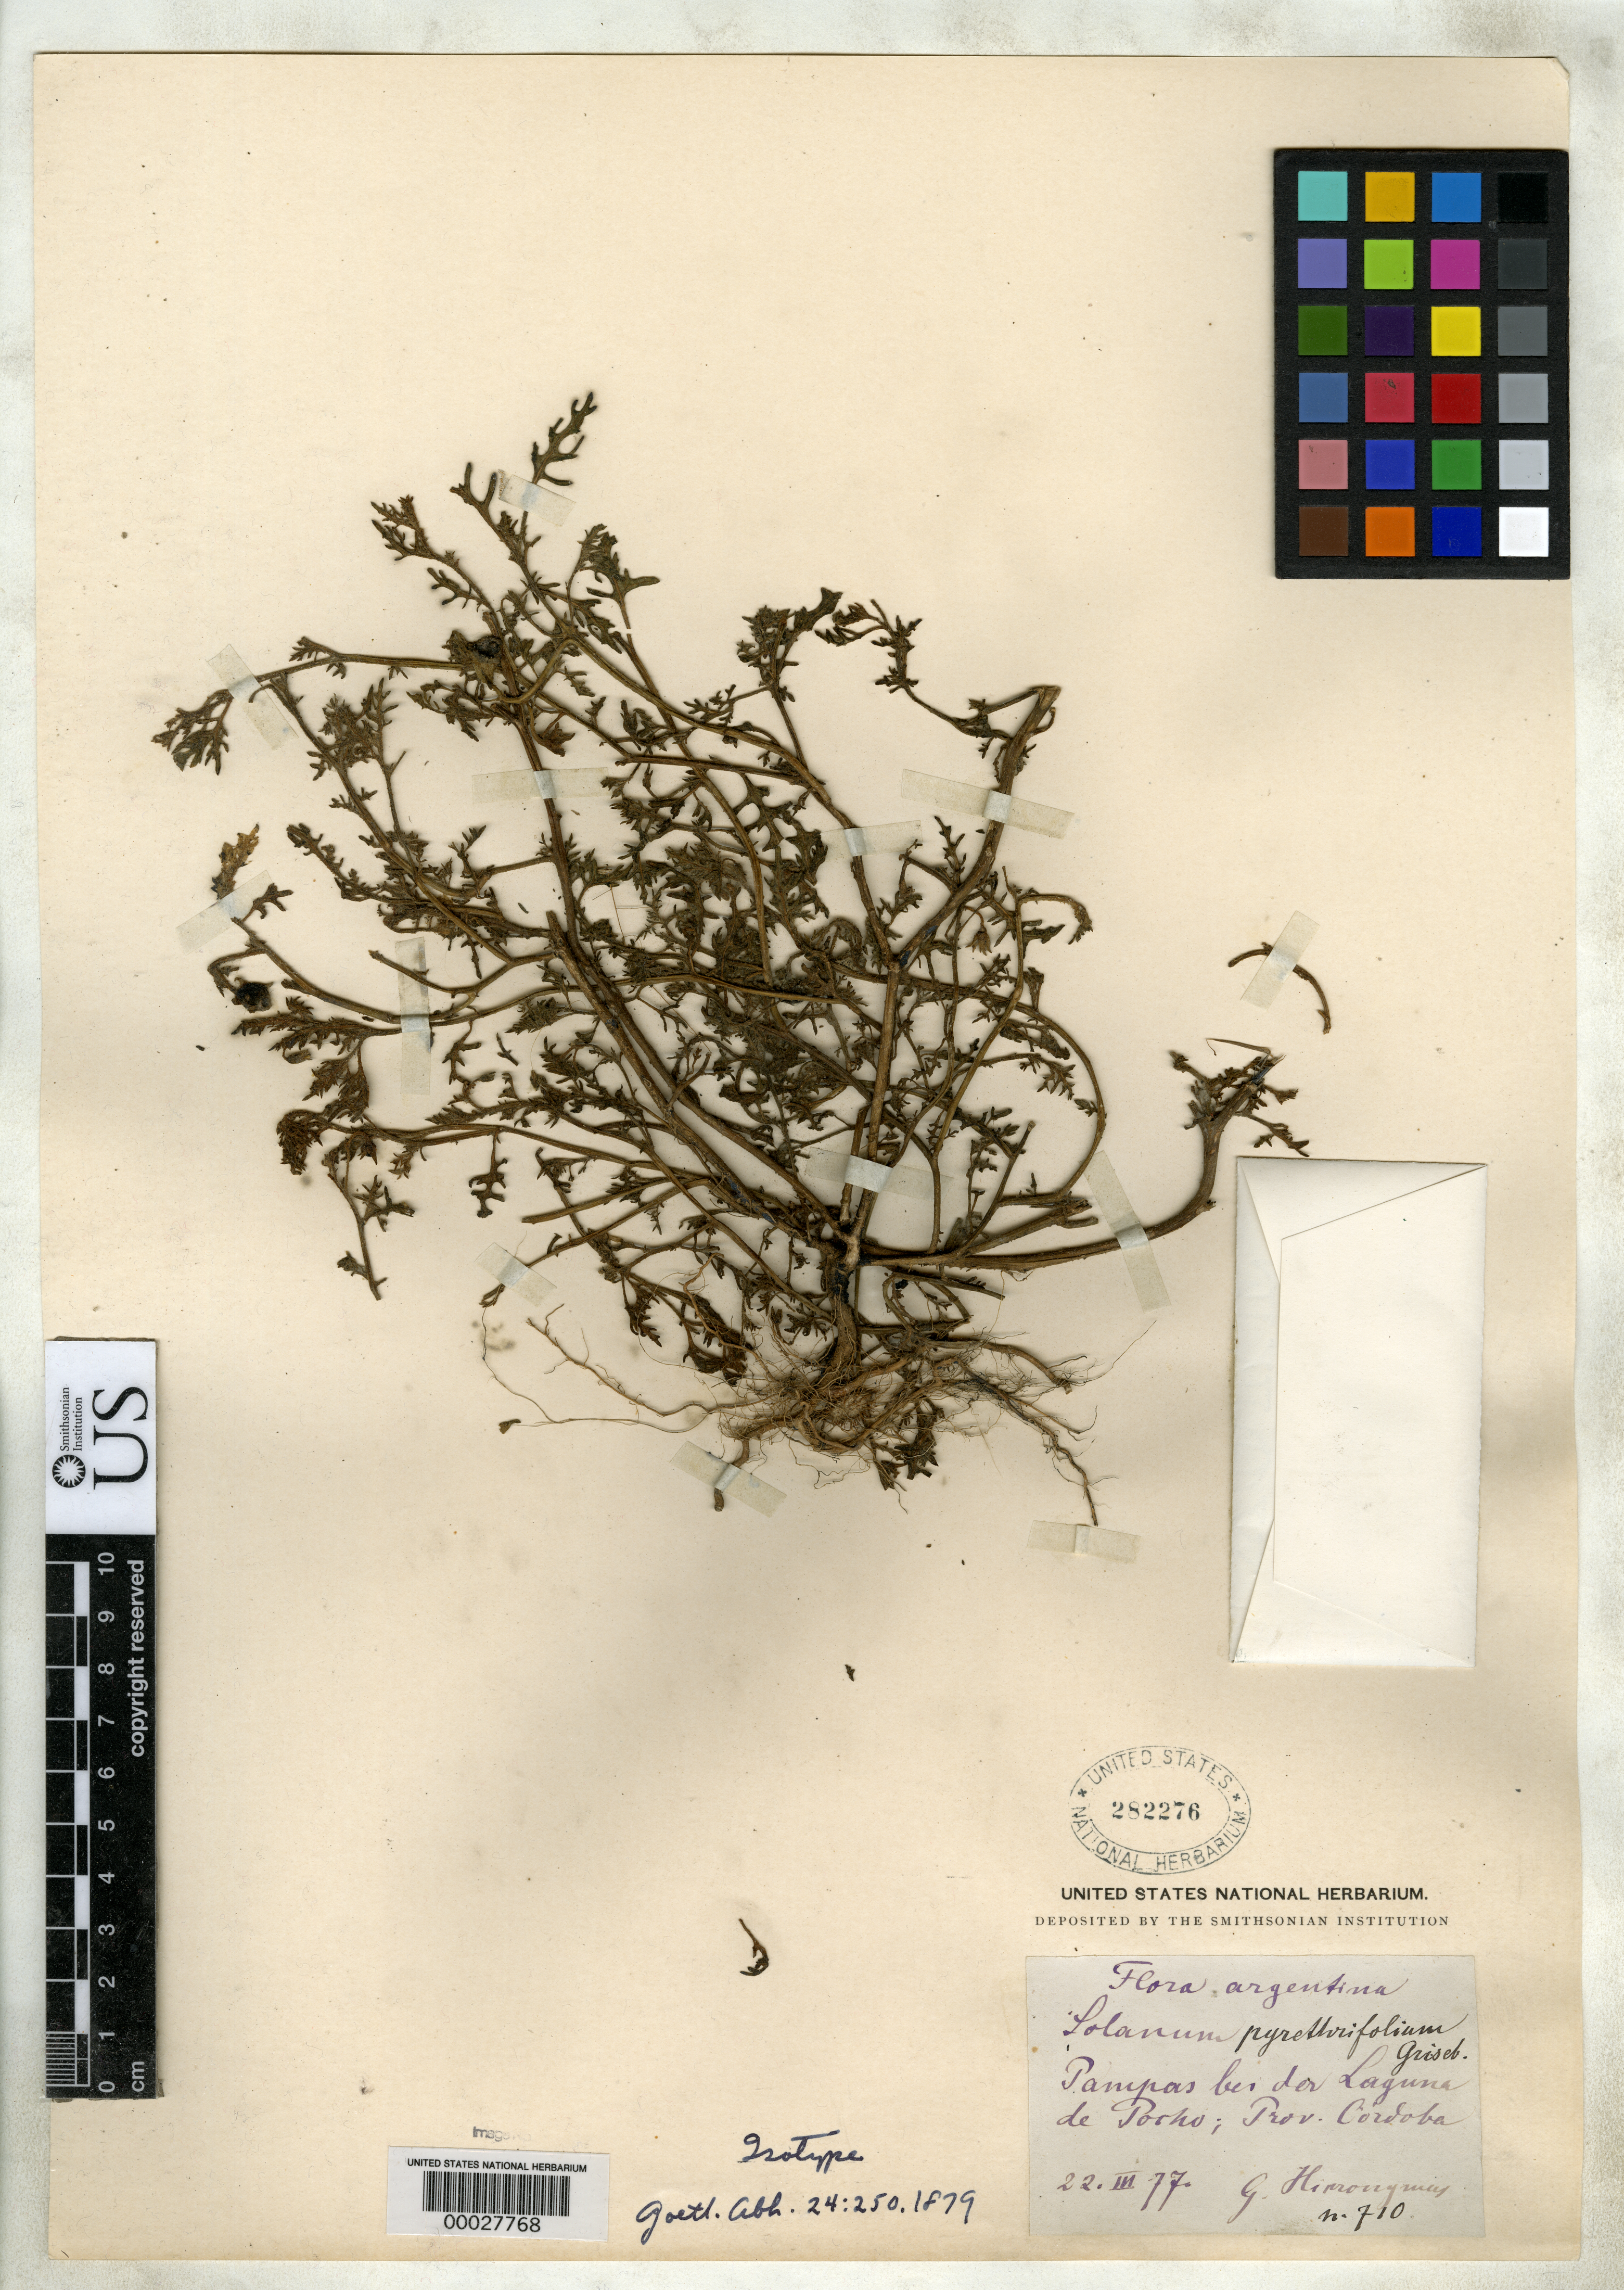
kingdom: Plantae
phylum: Tracheophyta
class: Magnoliopsida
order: Solanales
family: Solanaceae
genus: Solanum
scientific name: Solanum pyrethrifolium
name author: Griseb.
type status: Isotype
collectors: G. H. Hieronymus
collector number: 710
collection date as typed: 22 Mar 1877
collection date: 1877-03-22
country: Argentina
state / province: Córdoba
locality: Laguna de Porho.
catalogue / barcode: US 282276